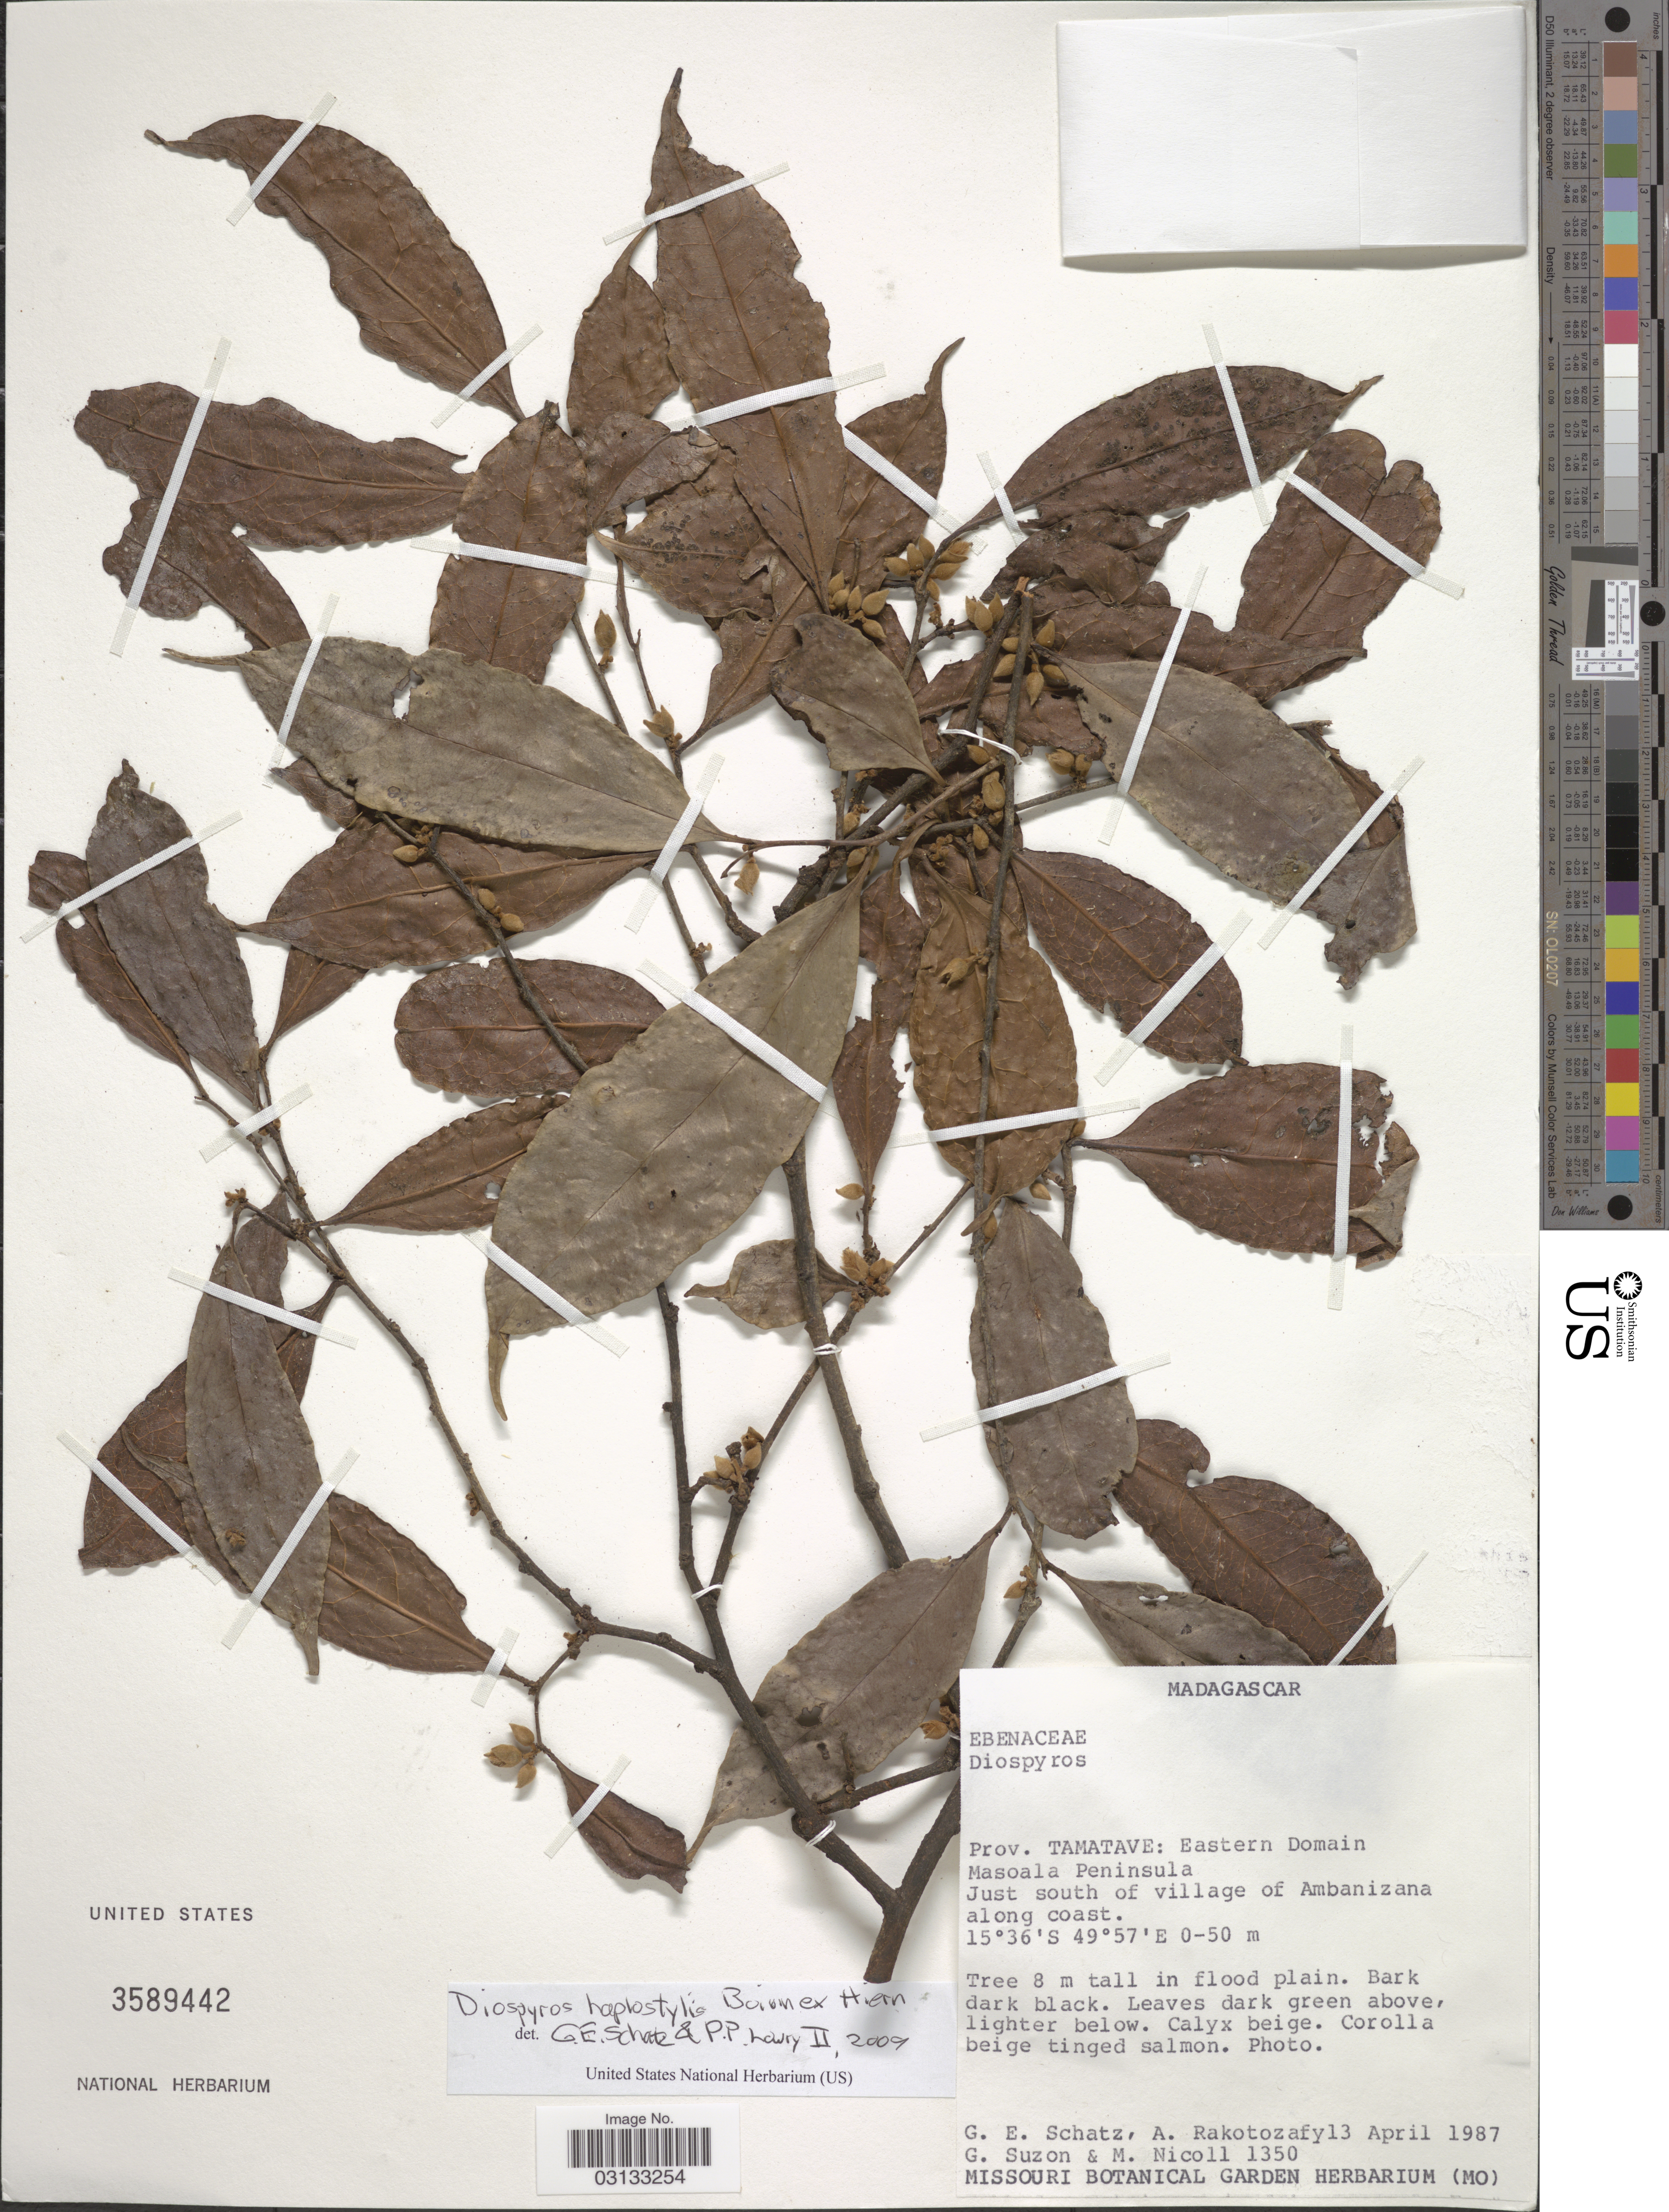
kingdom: Plantae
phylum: Tracheophyta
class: Magnoliopsida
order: Ericales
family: Ebenaceae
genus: Diospyros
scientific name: Diospyros haplostylis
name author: Boivin ex Hiern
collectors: G. Schatz, A. Rakotozafy, G. Suzon & M. Nicoll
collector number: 1350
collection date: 1987-04-13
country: Madagascar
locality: Prov. Tamatave: Eastern Domain Masoala Peninsula. Just south of village of Ambanizana along coast.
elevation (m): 0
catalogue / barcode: US 3589442